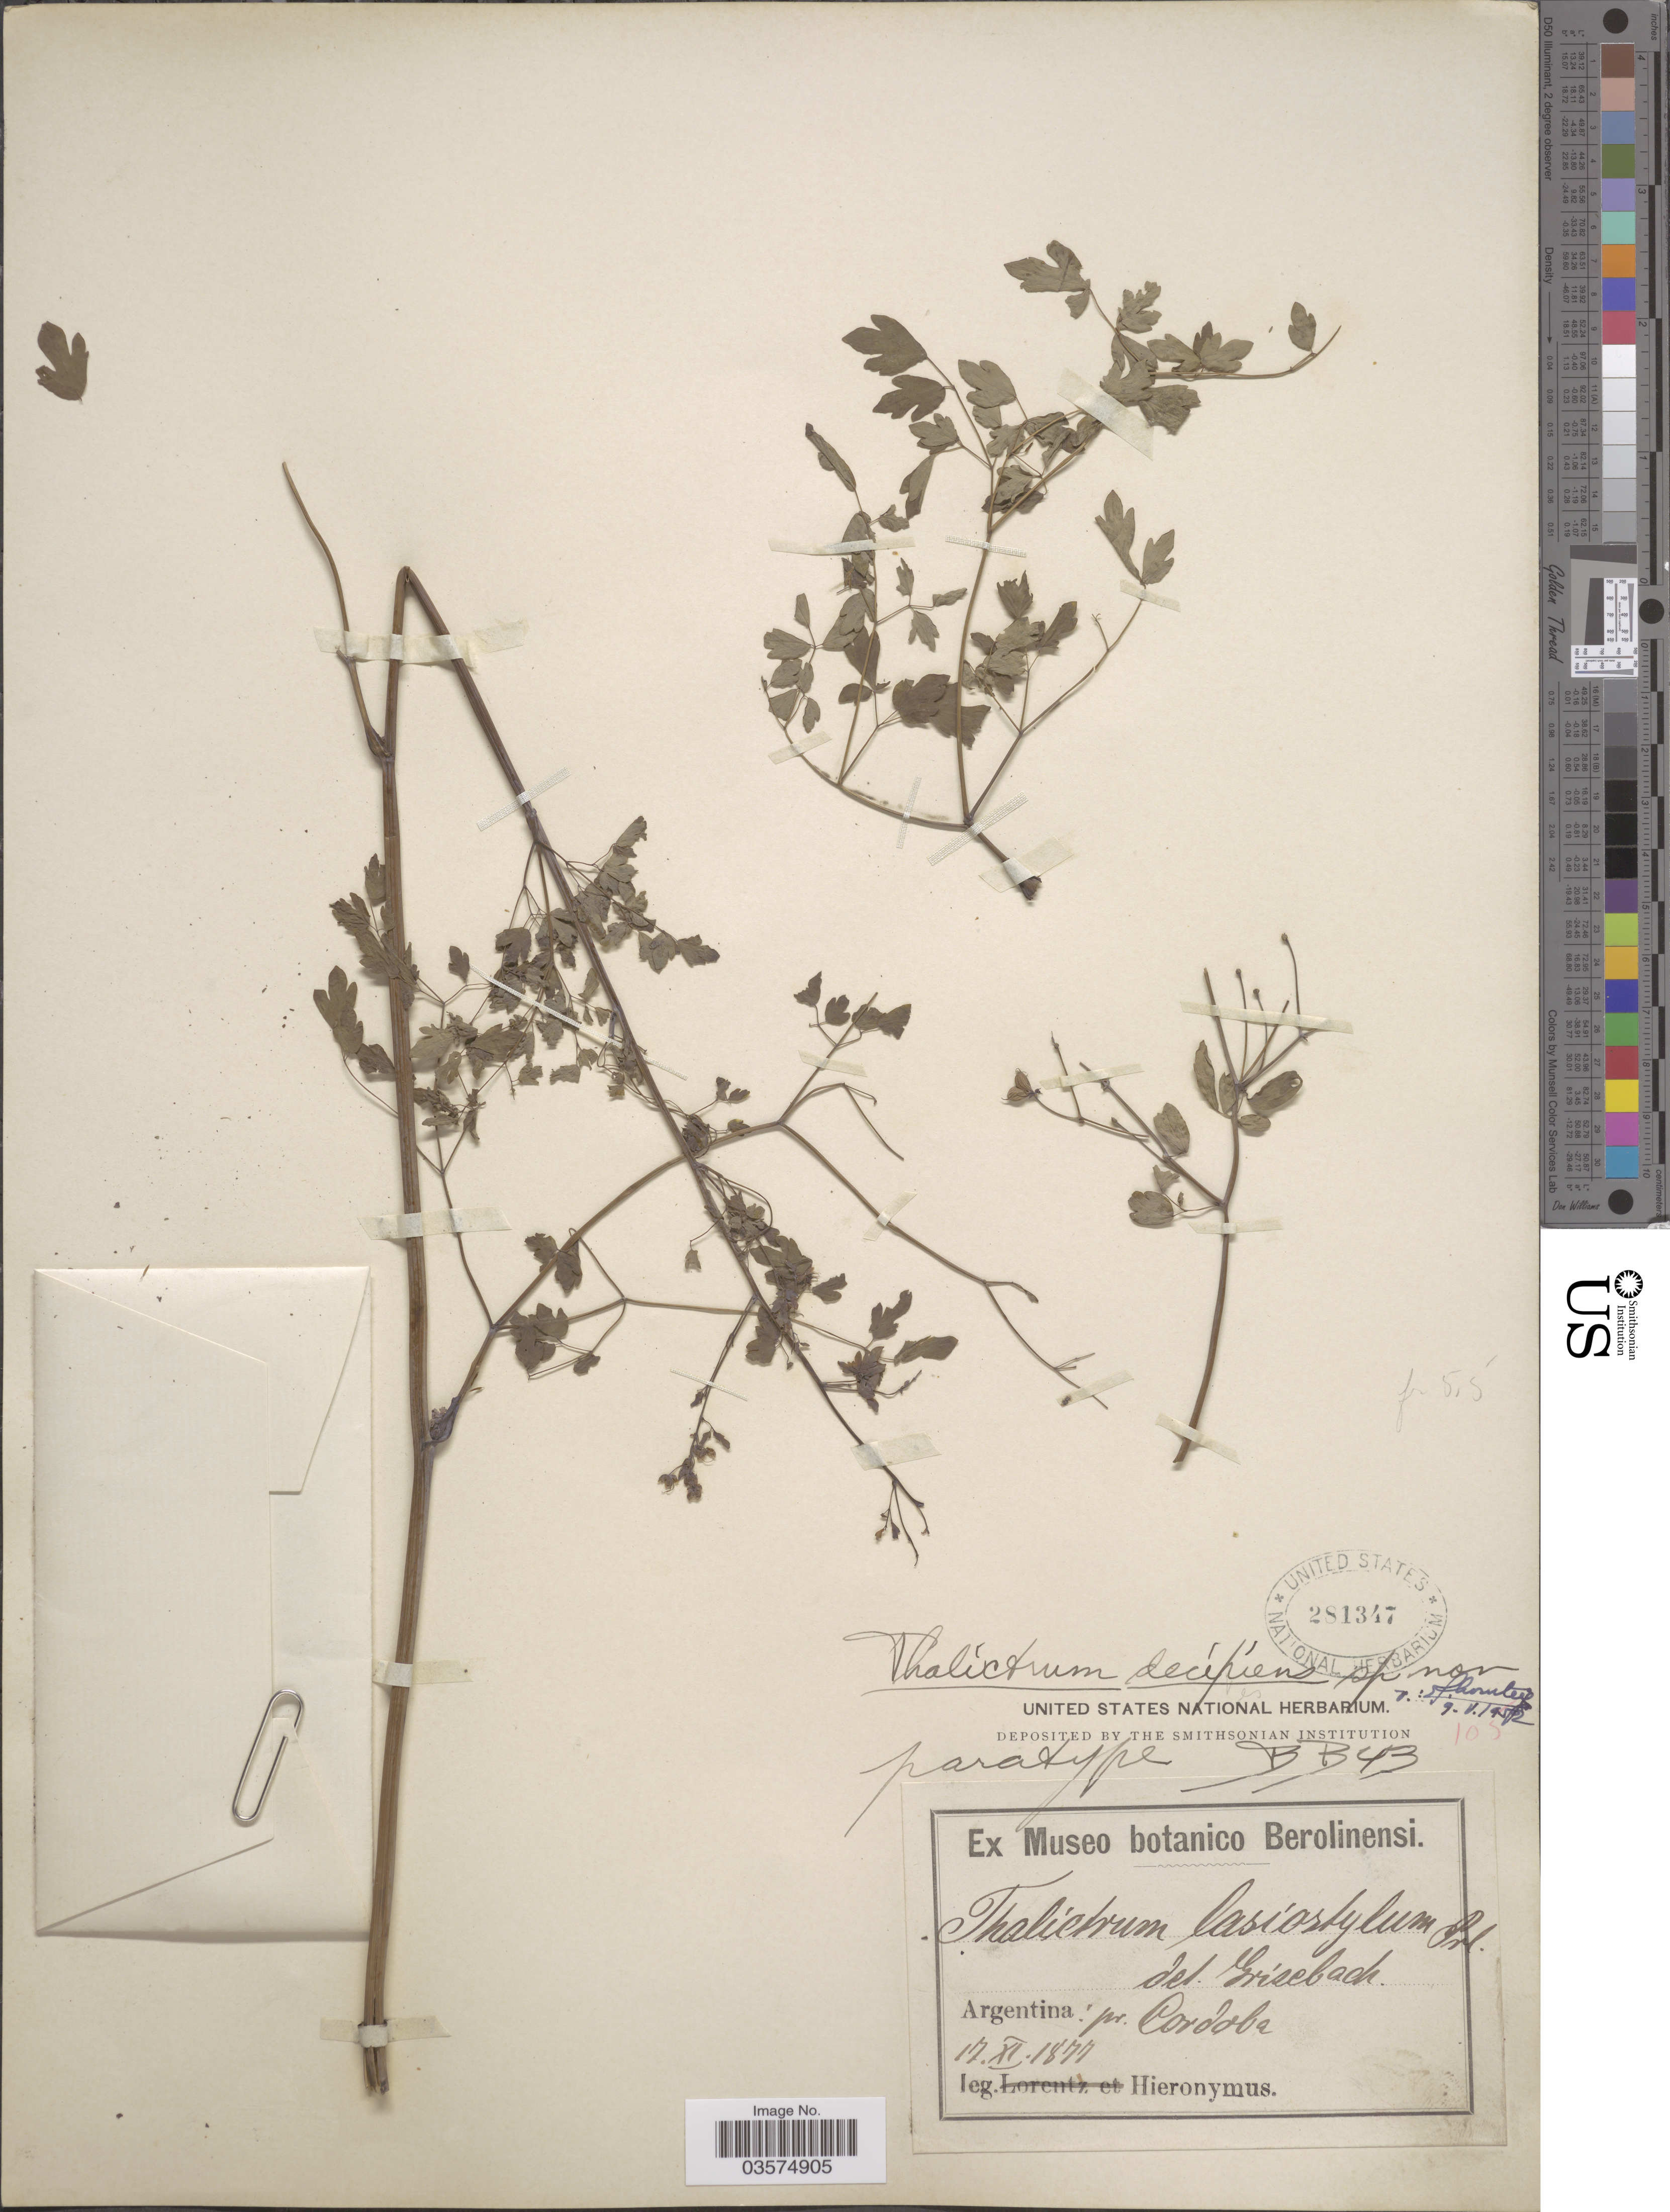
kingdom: Plantae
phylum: Tracheophyta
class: Magnoliopsida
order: Ranunculales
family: Ranunculaceae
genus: Thalictrum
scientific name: Thalictrum decipiens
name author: B. Boivin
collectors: -. Hieronymus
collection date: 1877-11-17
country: Argentina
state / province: Cordoba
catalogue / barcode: US 281347